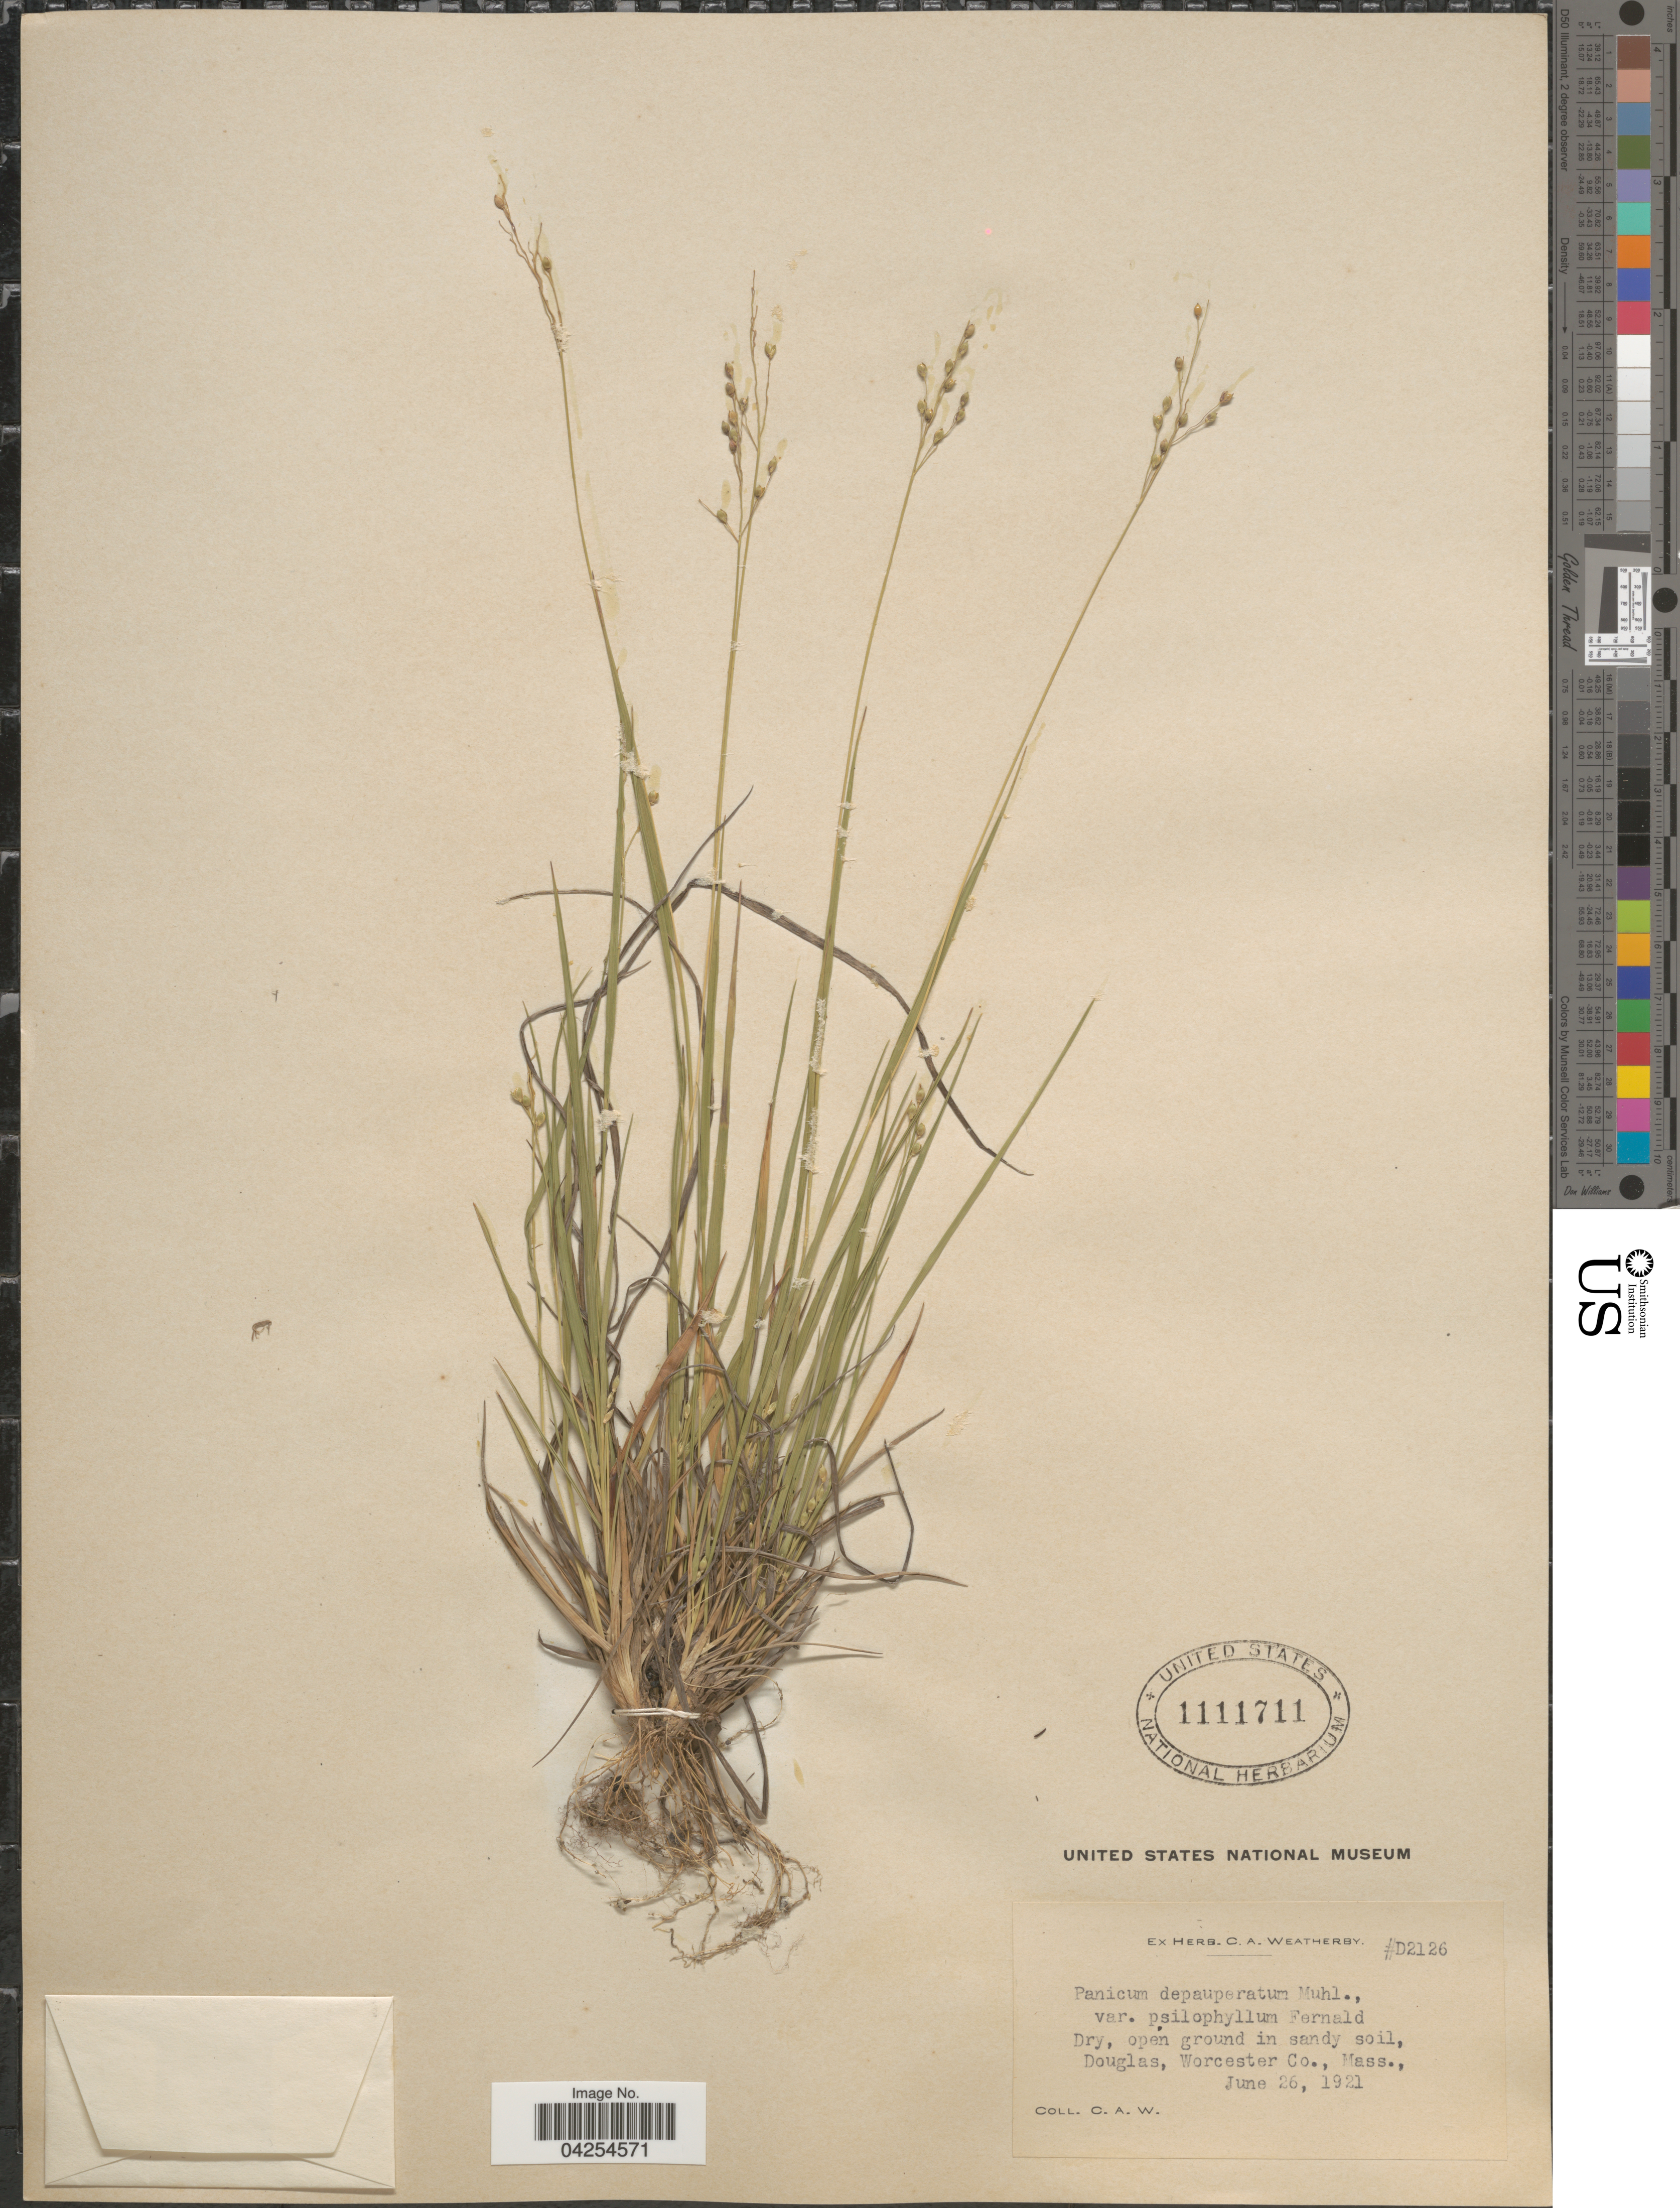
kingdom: Plantae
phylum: Tracheophyta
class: Liliopsida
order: Poales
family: Poaceae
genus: Dichanthelium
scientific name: Dichanthelium depauperatum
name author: (Muhl.) Gould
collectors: C. A. Weatherby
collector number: D2126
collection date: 1921-06-26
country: United States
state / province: Massachusetts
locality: Dry, open ground in sandy soil, Douglas, Worcester Co.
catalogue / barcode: US 1111711